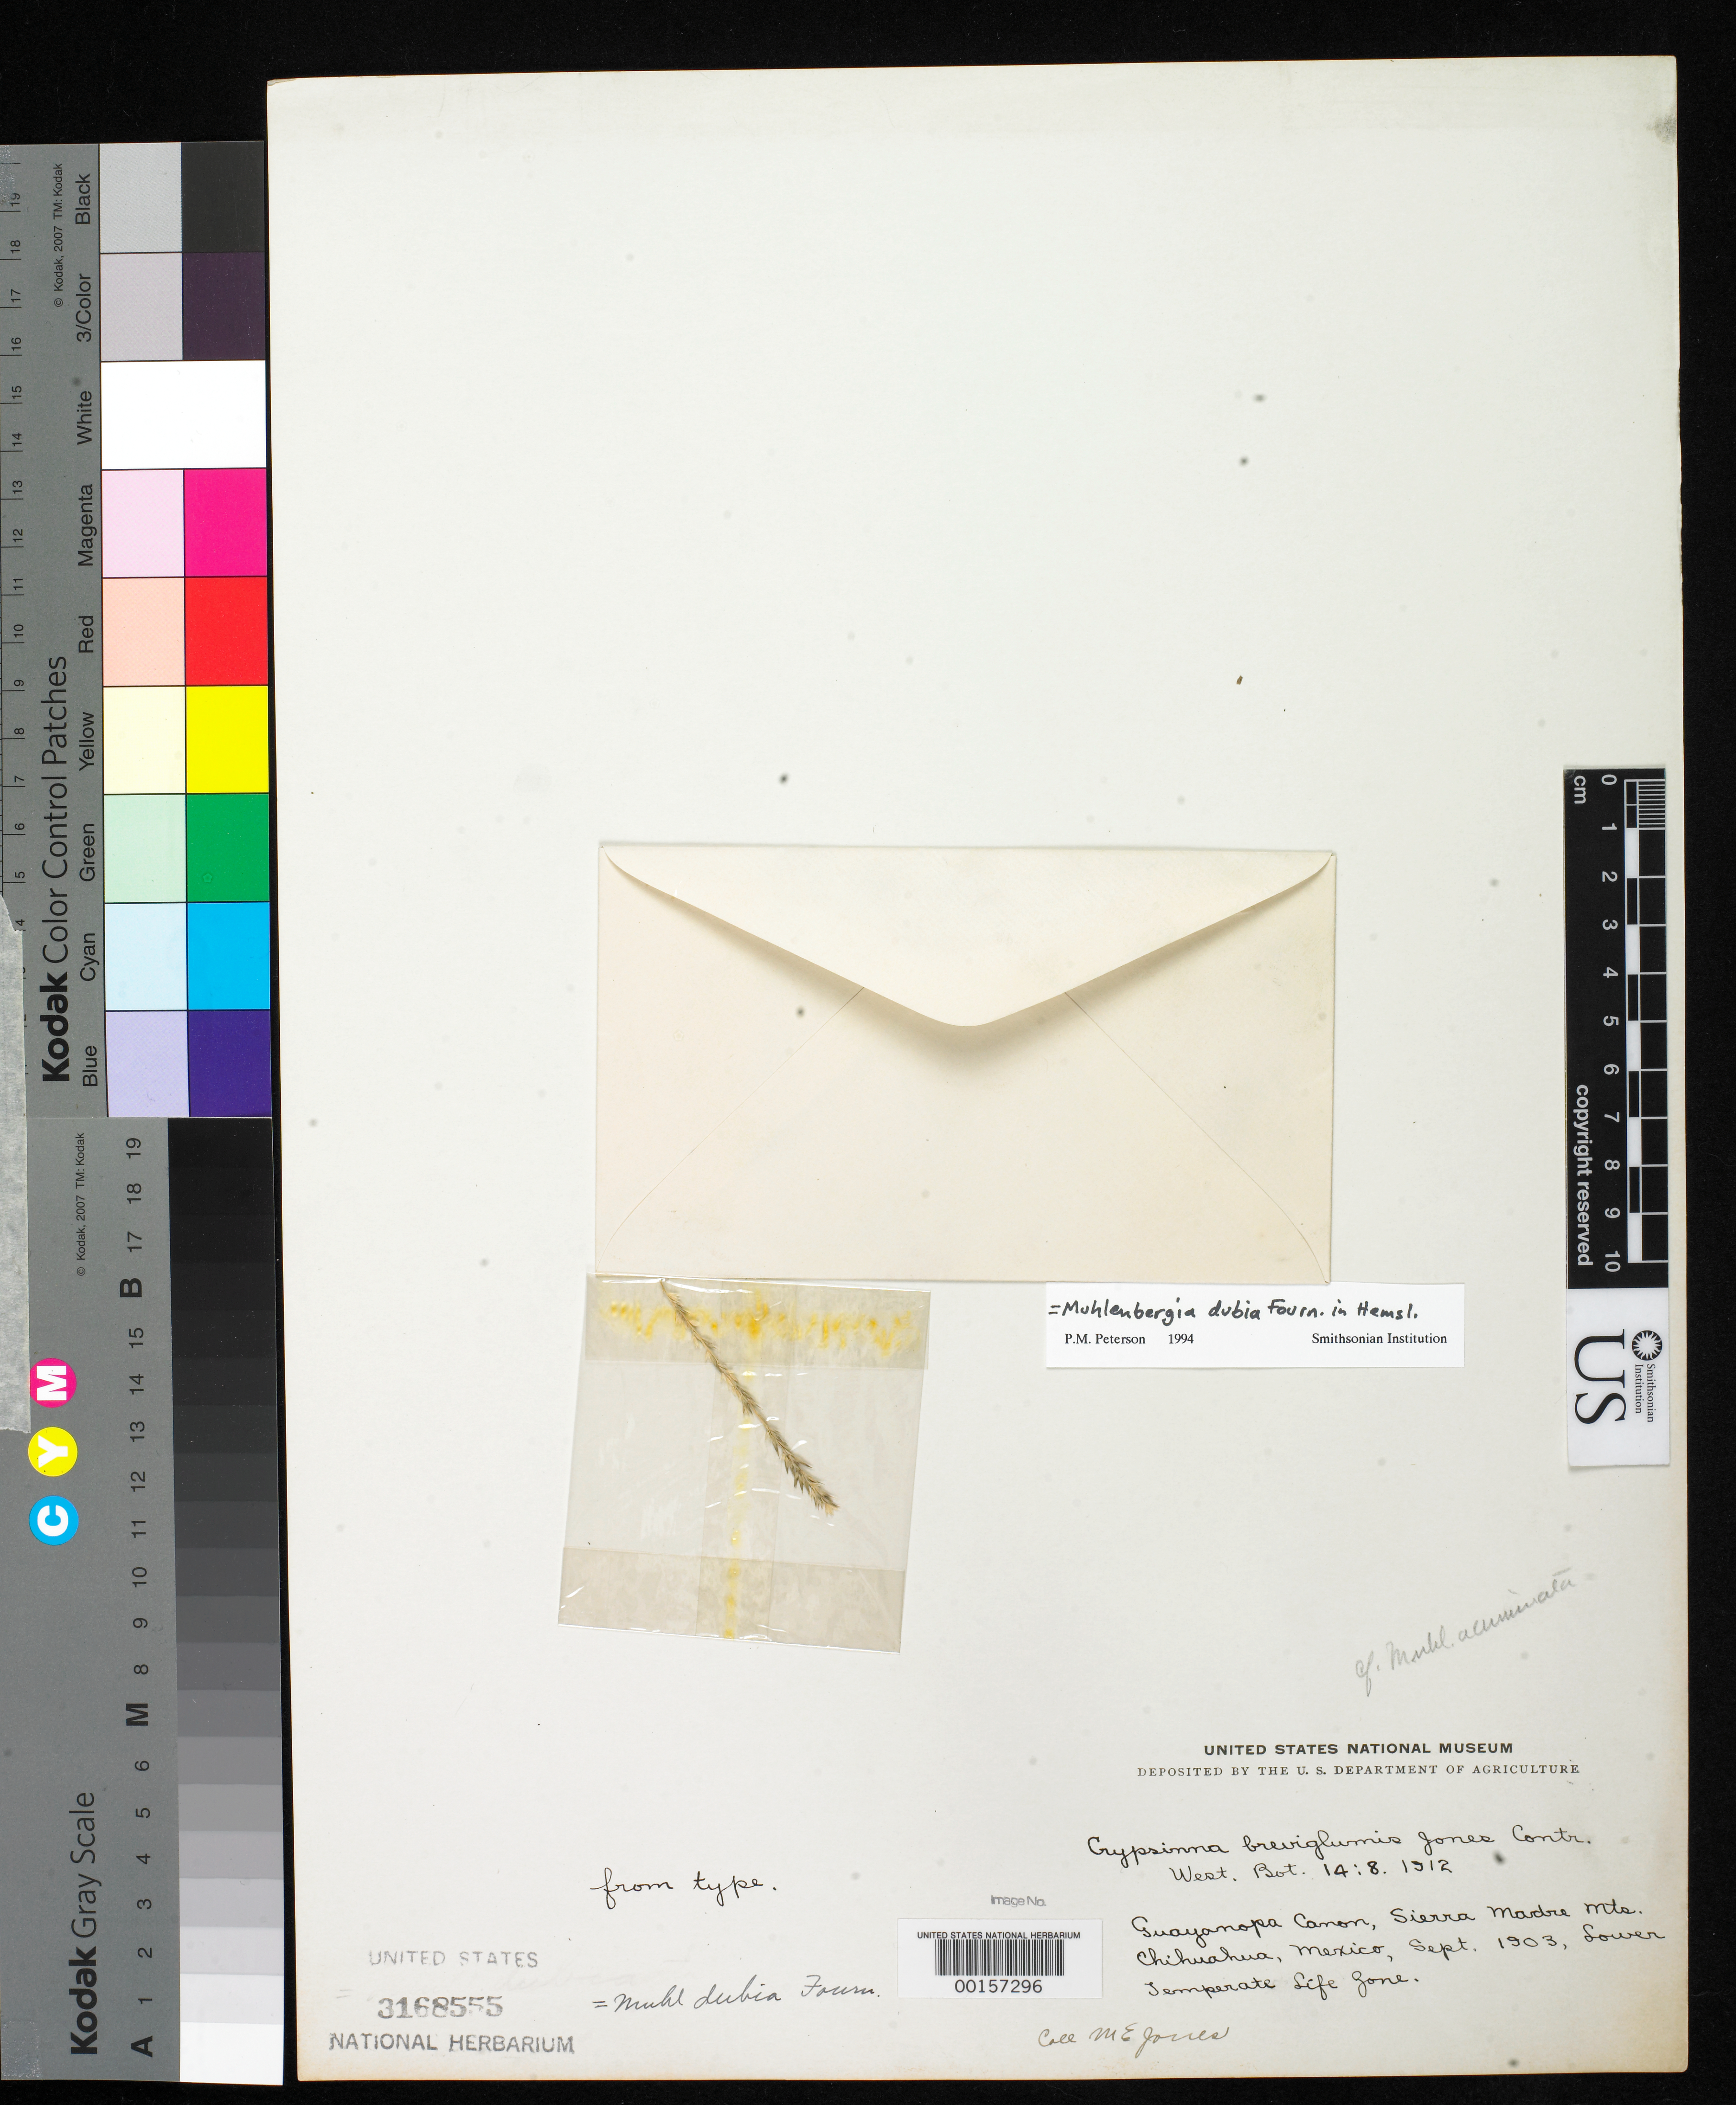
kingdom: Plantae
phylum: Tracheophyta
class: Liliopsida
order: Poales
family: Poaceae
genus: Crypsinna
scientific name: Crypsinna breviglumis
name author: M.E. Jones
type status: Type Fragment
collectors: M. E. Jones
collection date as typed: Sep 1903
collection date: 1903-09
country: Mexico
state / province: Chihuahua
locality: Sierra Madre Mts., Guayanopa Canyon.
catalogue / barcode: US 3168555